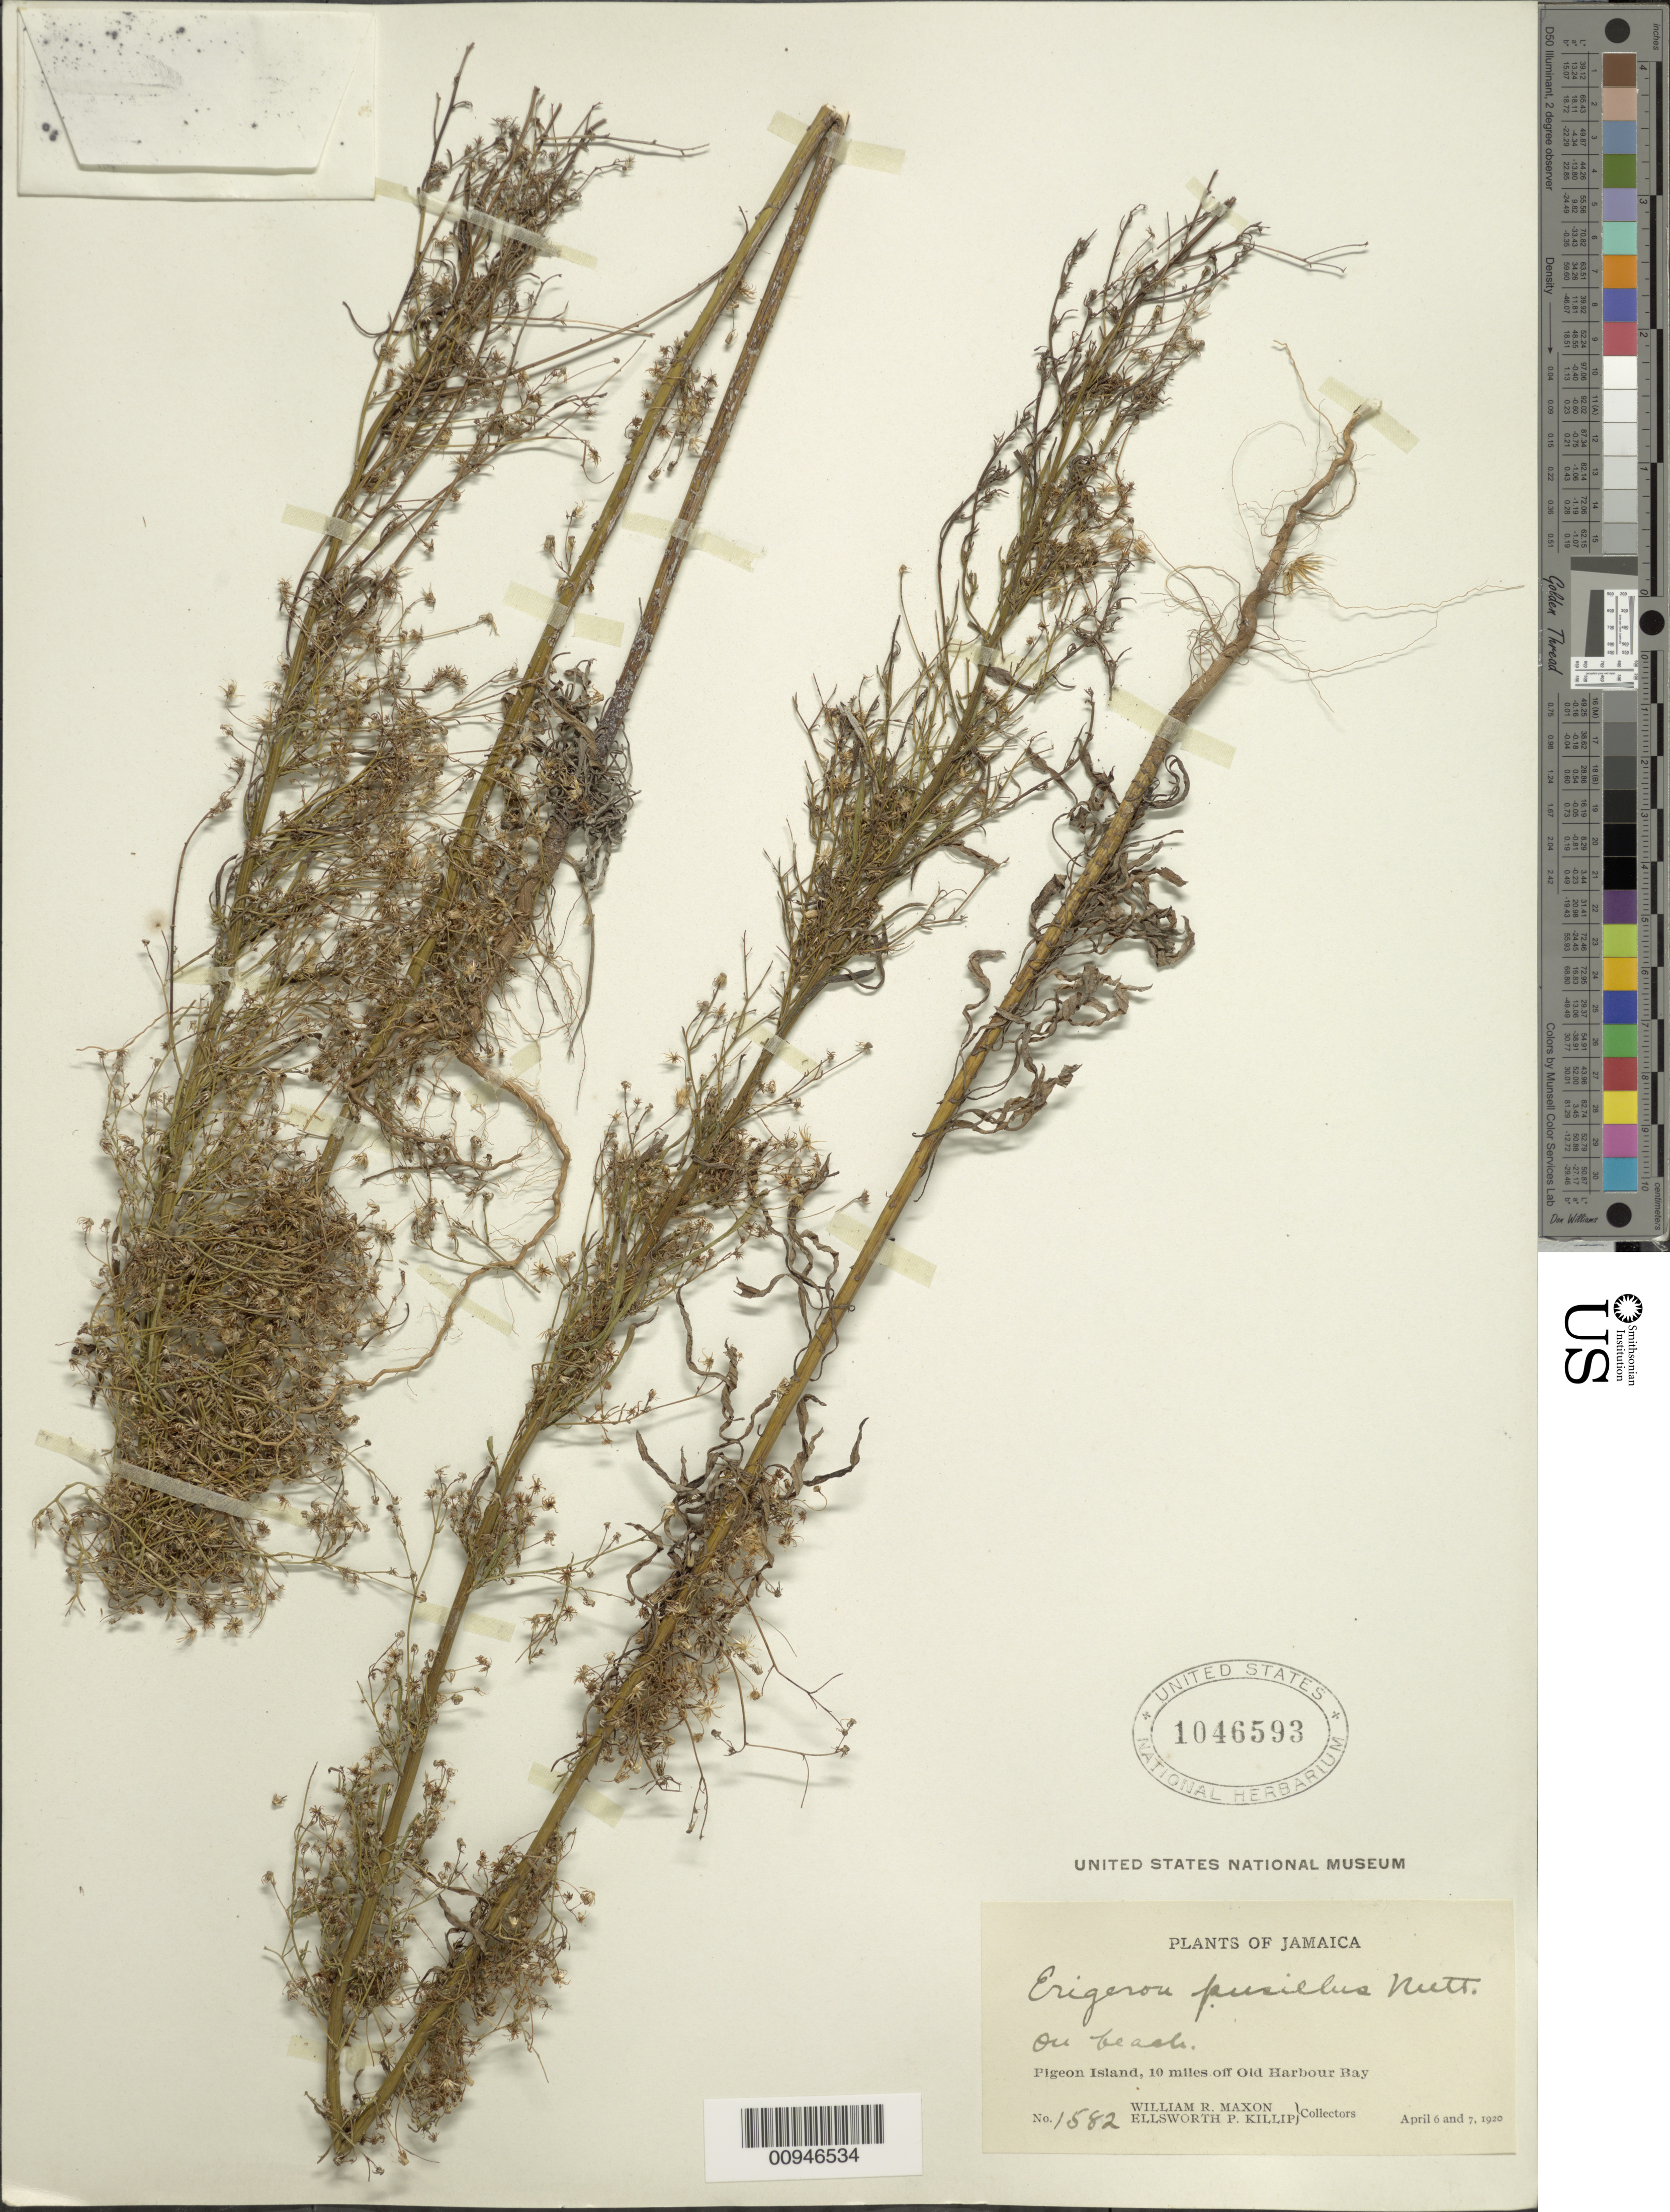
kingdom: Plantae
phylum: Tracheophyta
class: Magnoliopsida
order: Asterales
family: Asteraceae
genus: Conyza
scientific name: Conyza canadensis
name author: (L.) Cronq.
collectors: W. R. Maxon & E. P. Killip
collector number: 1582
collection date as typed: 06 Apr 1920 and 07 Apr 1920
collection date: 1920-04-06,1920-04-07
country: Jamaica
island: Pigeon Island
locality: Pigeon Island, 10 miles off Old Harbour Bay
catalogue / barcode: US 1046593